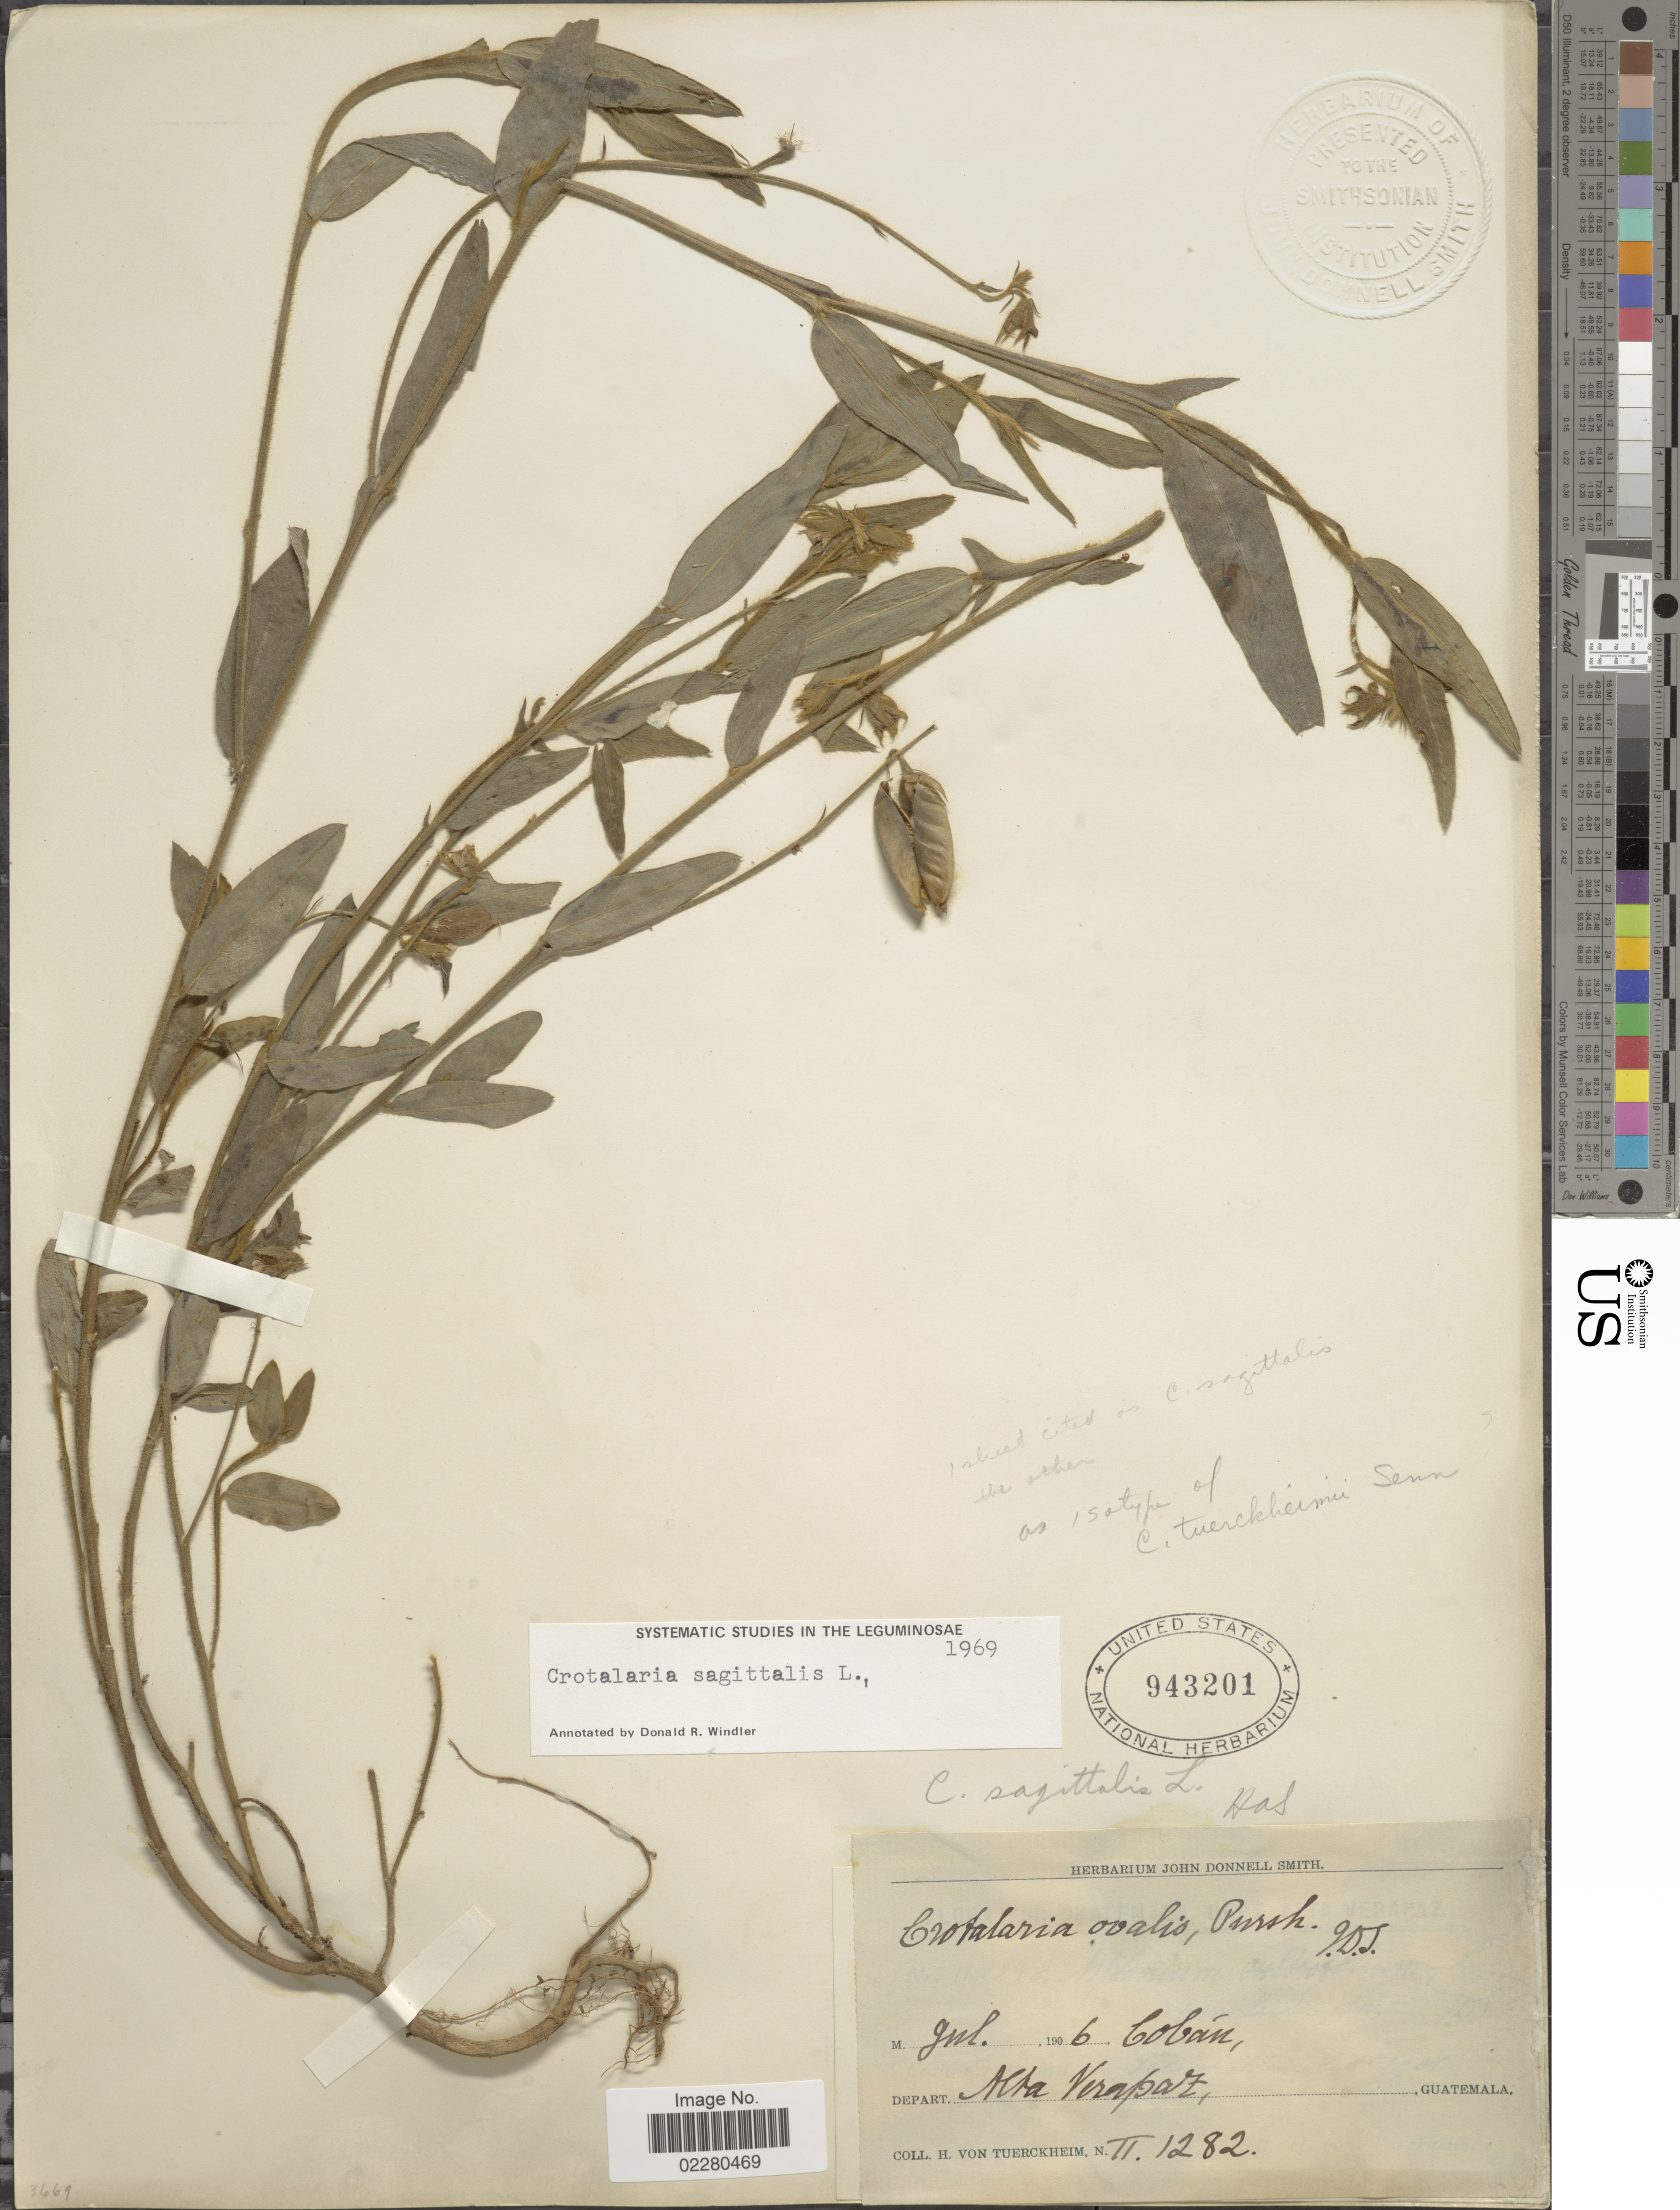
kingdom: Plantae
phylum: Tracheophyta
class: Magnoliopsida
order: Fabales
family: Fabaceae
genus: Crotalaria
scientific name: Crotalaria sagittalis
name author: L.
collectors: H. von Tuerckheim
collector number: II1282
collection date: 1906-07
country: Guatemala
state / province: Alta Verapaz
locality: Cobán, Depart. Alta Verapaz, Guatemala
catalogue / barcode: US 943201